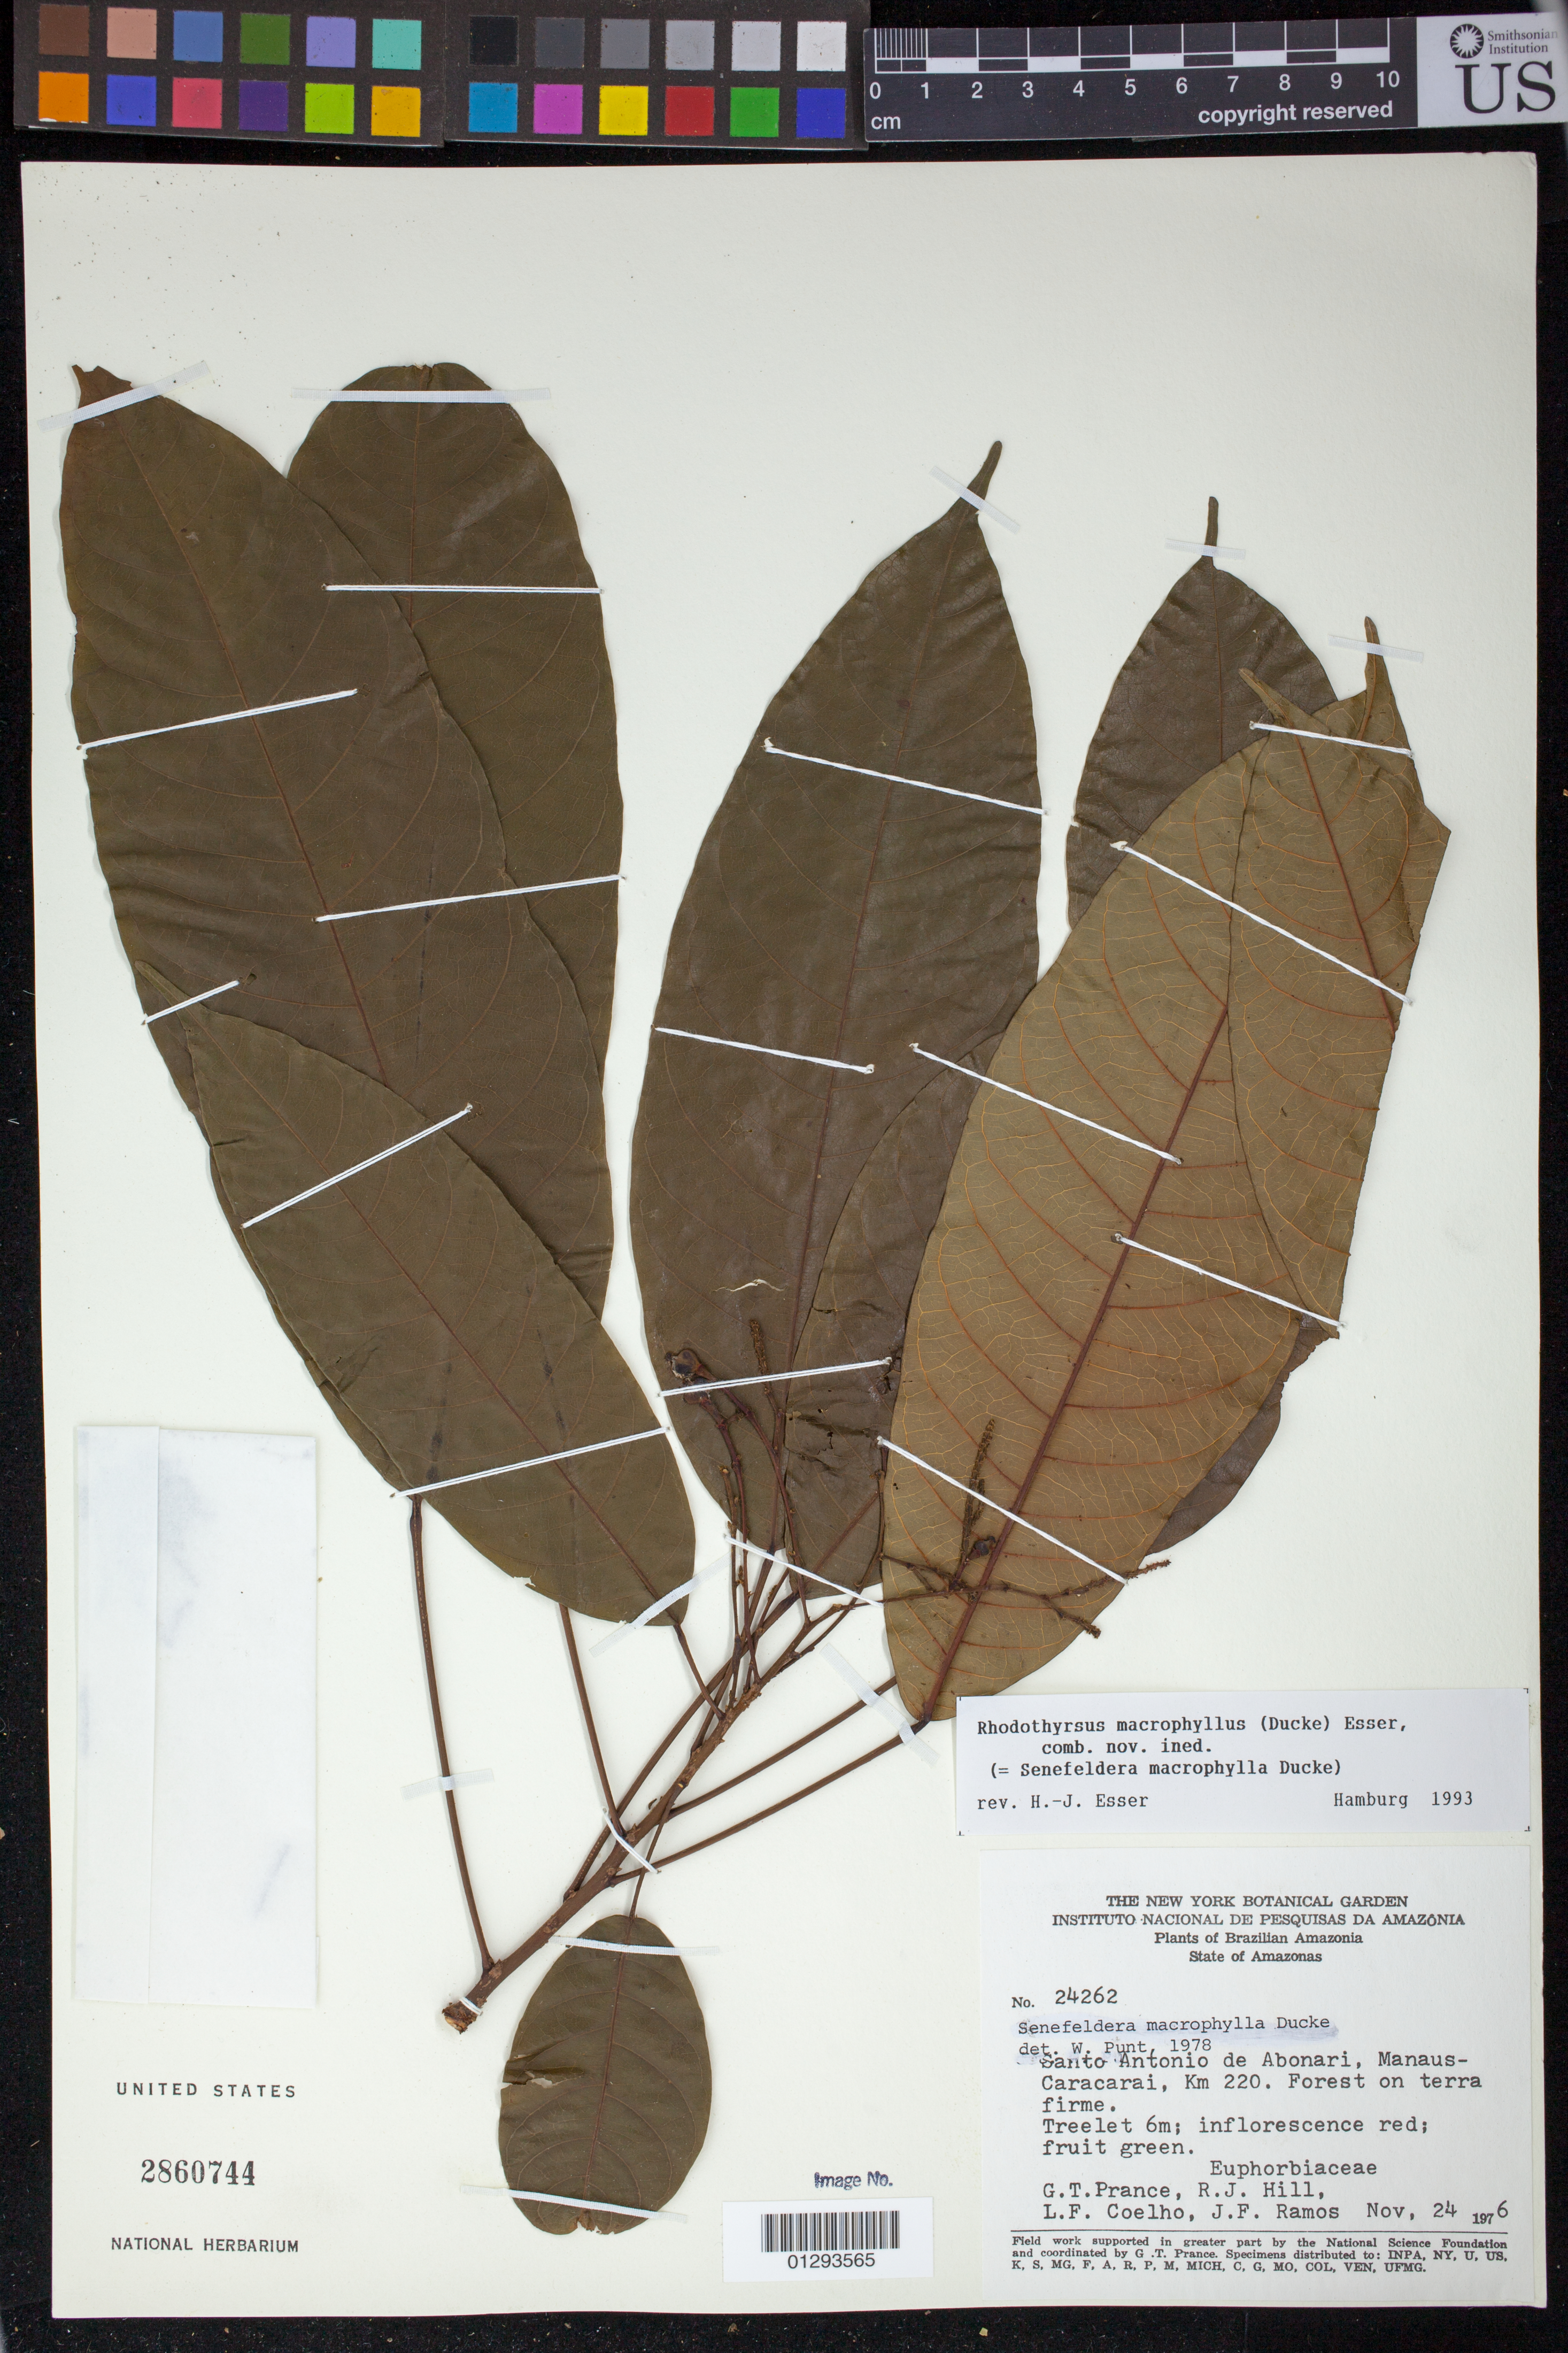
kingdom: Plantae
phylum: Tracheophyta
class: Magnoliopsida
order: Malpighiales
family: Euphorbiaceae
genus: Rhodothyrsus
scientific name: Rhodothyrsus macrophyllus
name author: (Ducke) Esser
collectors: G. T. Prance, R. J. Hill, L. F. Coelho & J. F. Ramos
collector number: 24262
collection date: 1976-11-24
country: Brazil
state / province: Amazonas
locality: Santo Antonio de Abaonari, Manaus-Caracarai. Km 220.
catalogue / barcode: US 2860744